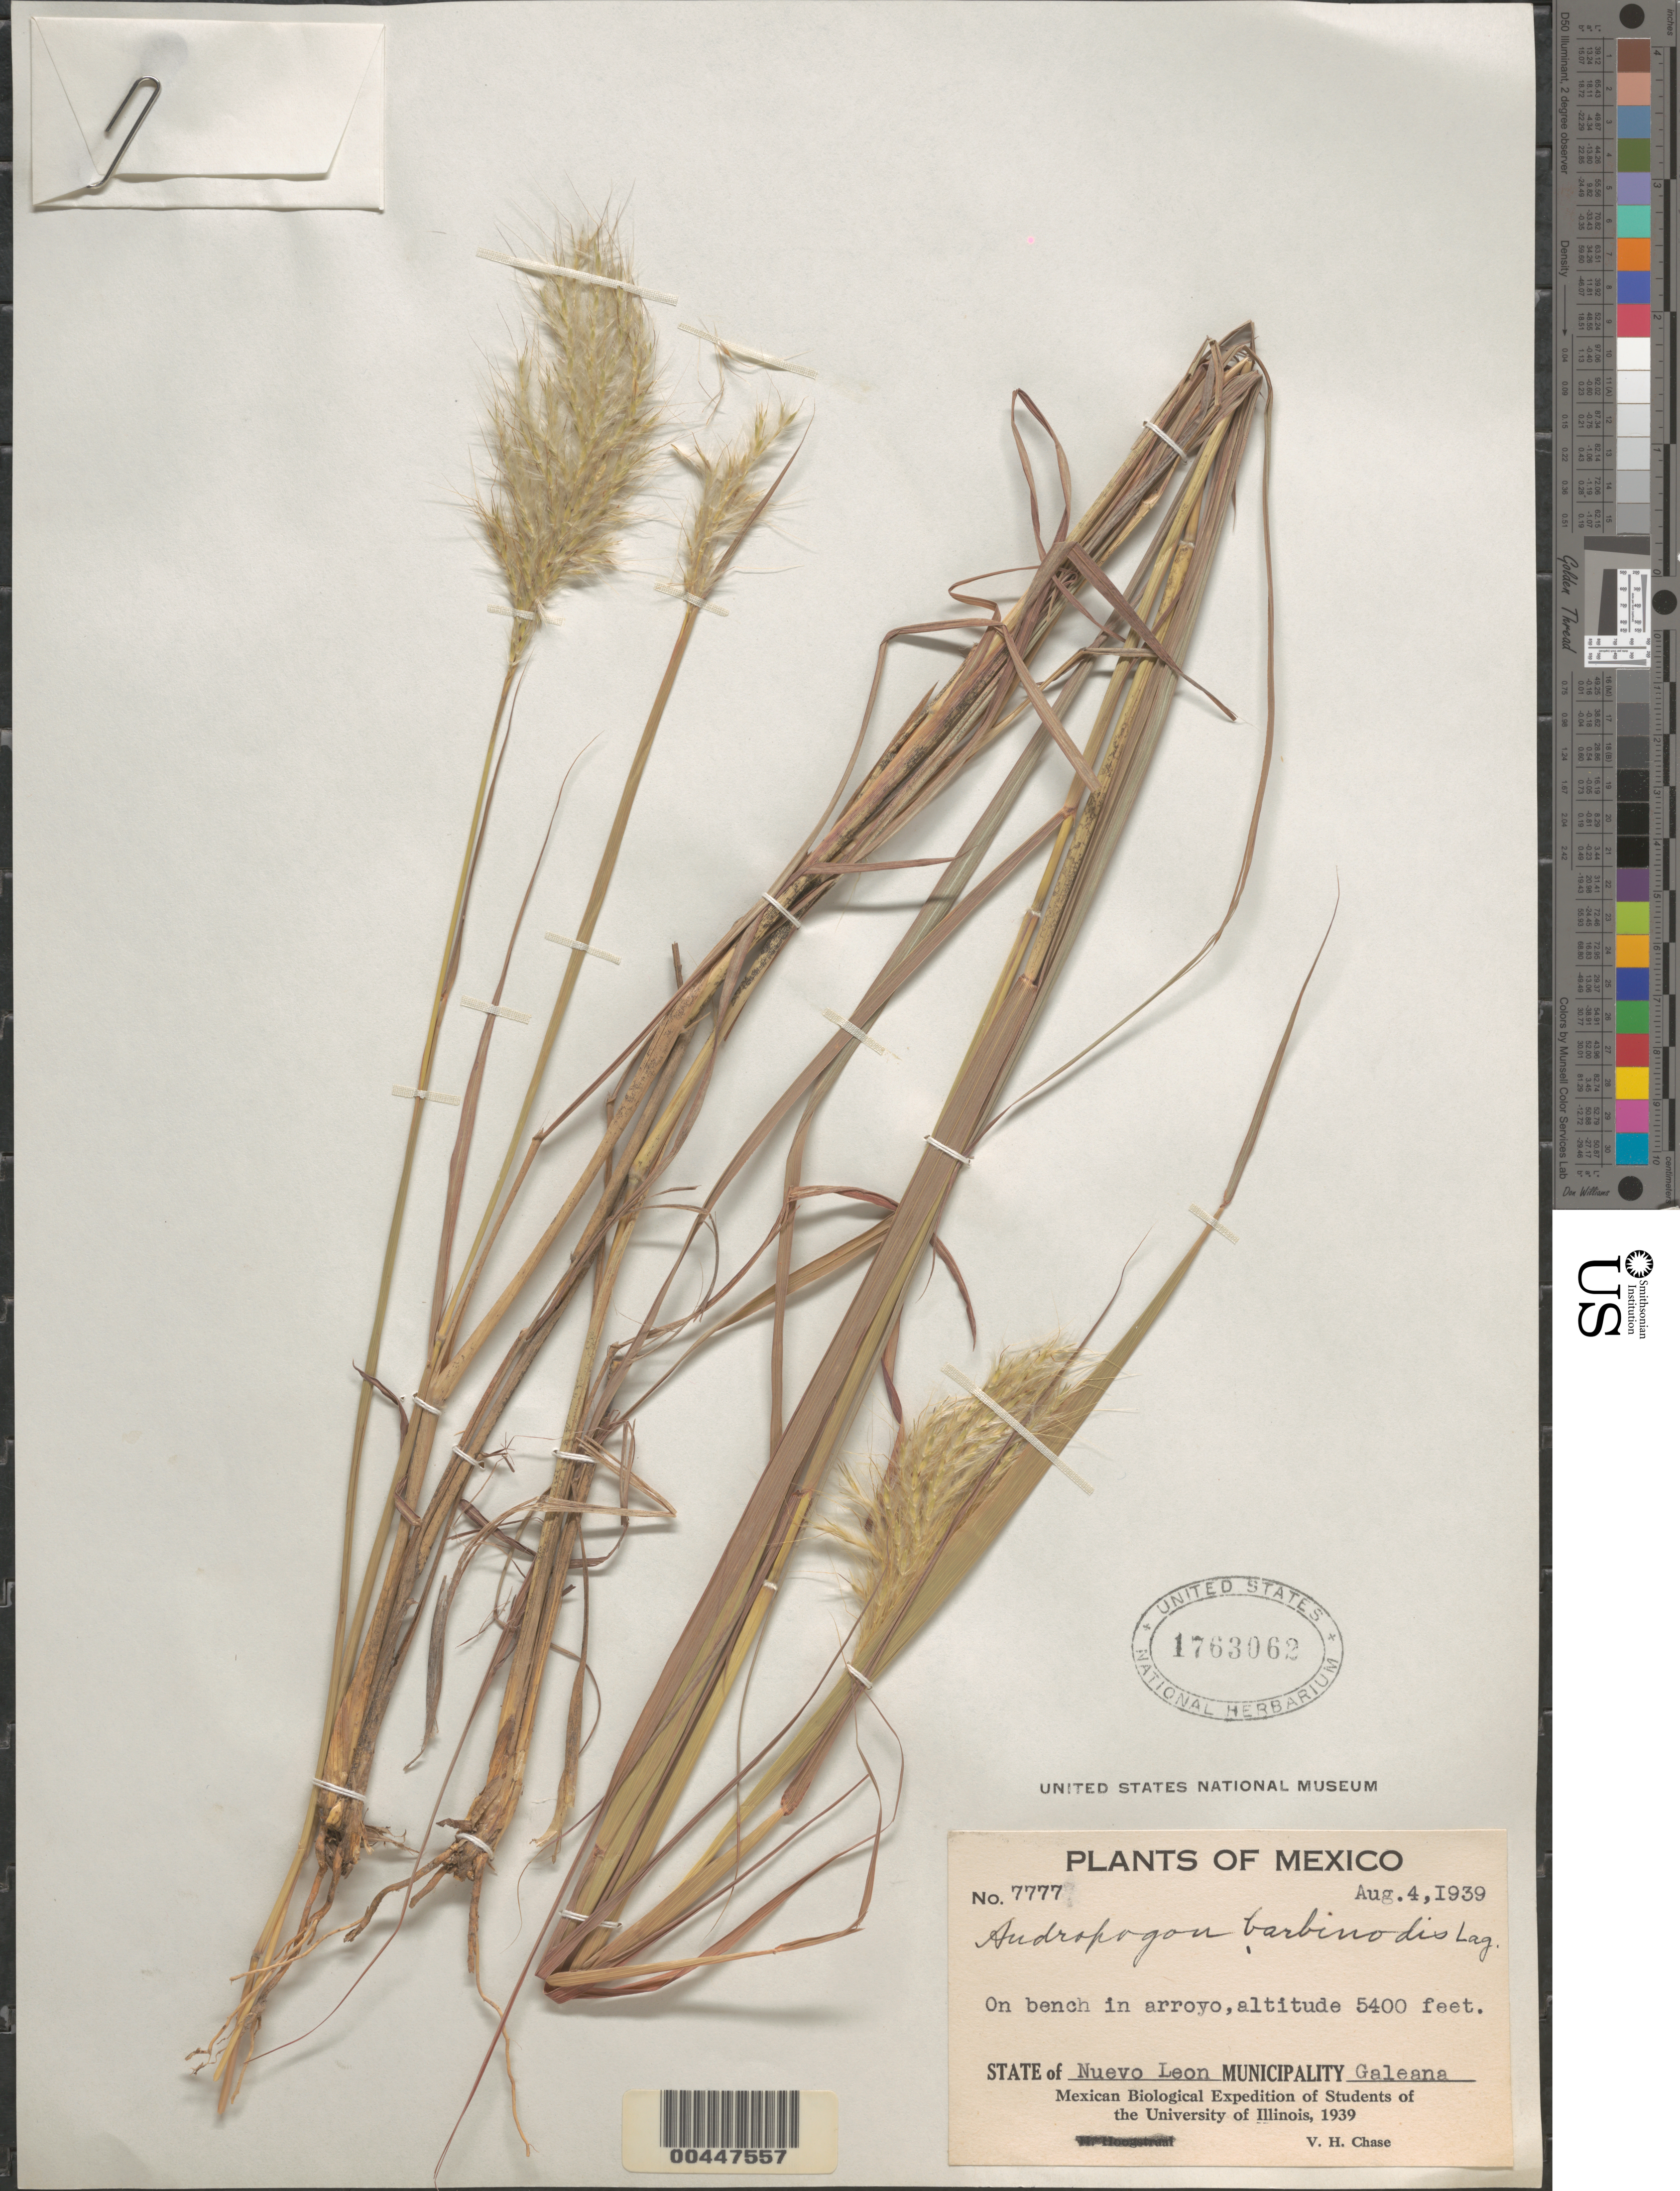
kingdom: Plantae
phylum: Tracheophyta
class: Liliopsida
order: Poales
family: Poaceae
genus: Andropogon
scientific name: Andropogon barbinodis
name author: Lag.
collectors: V. H. Chase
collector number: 7777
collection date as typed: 4 Aug 1939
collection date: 1939-08-04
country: Mexico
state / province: Nuevo León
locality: Galeana, on bench in arroyo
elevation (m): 1646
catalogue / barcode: US 1763062